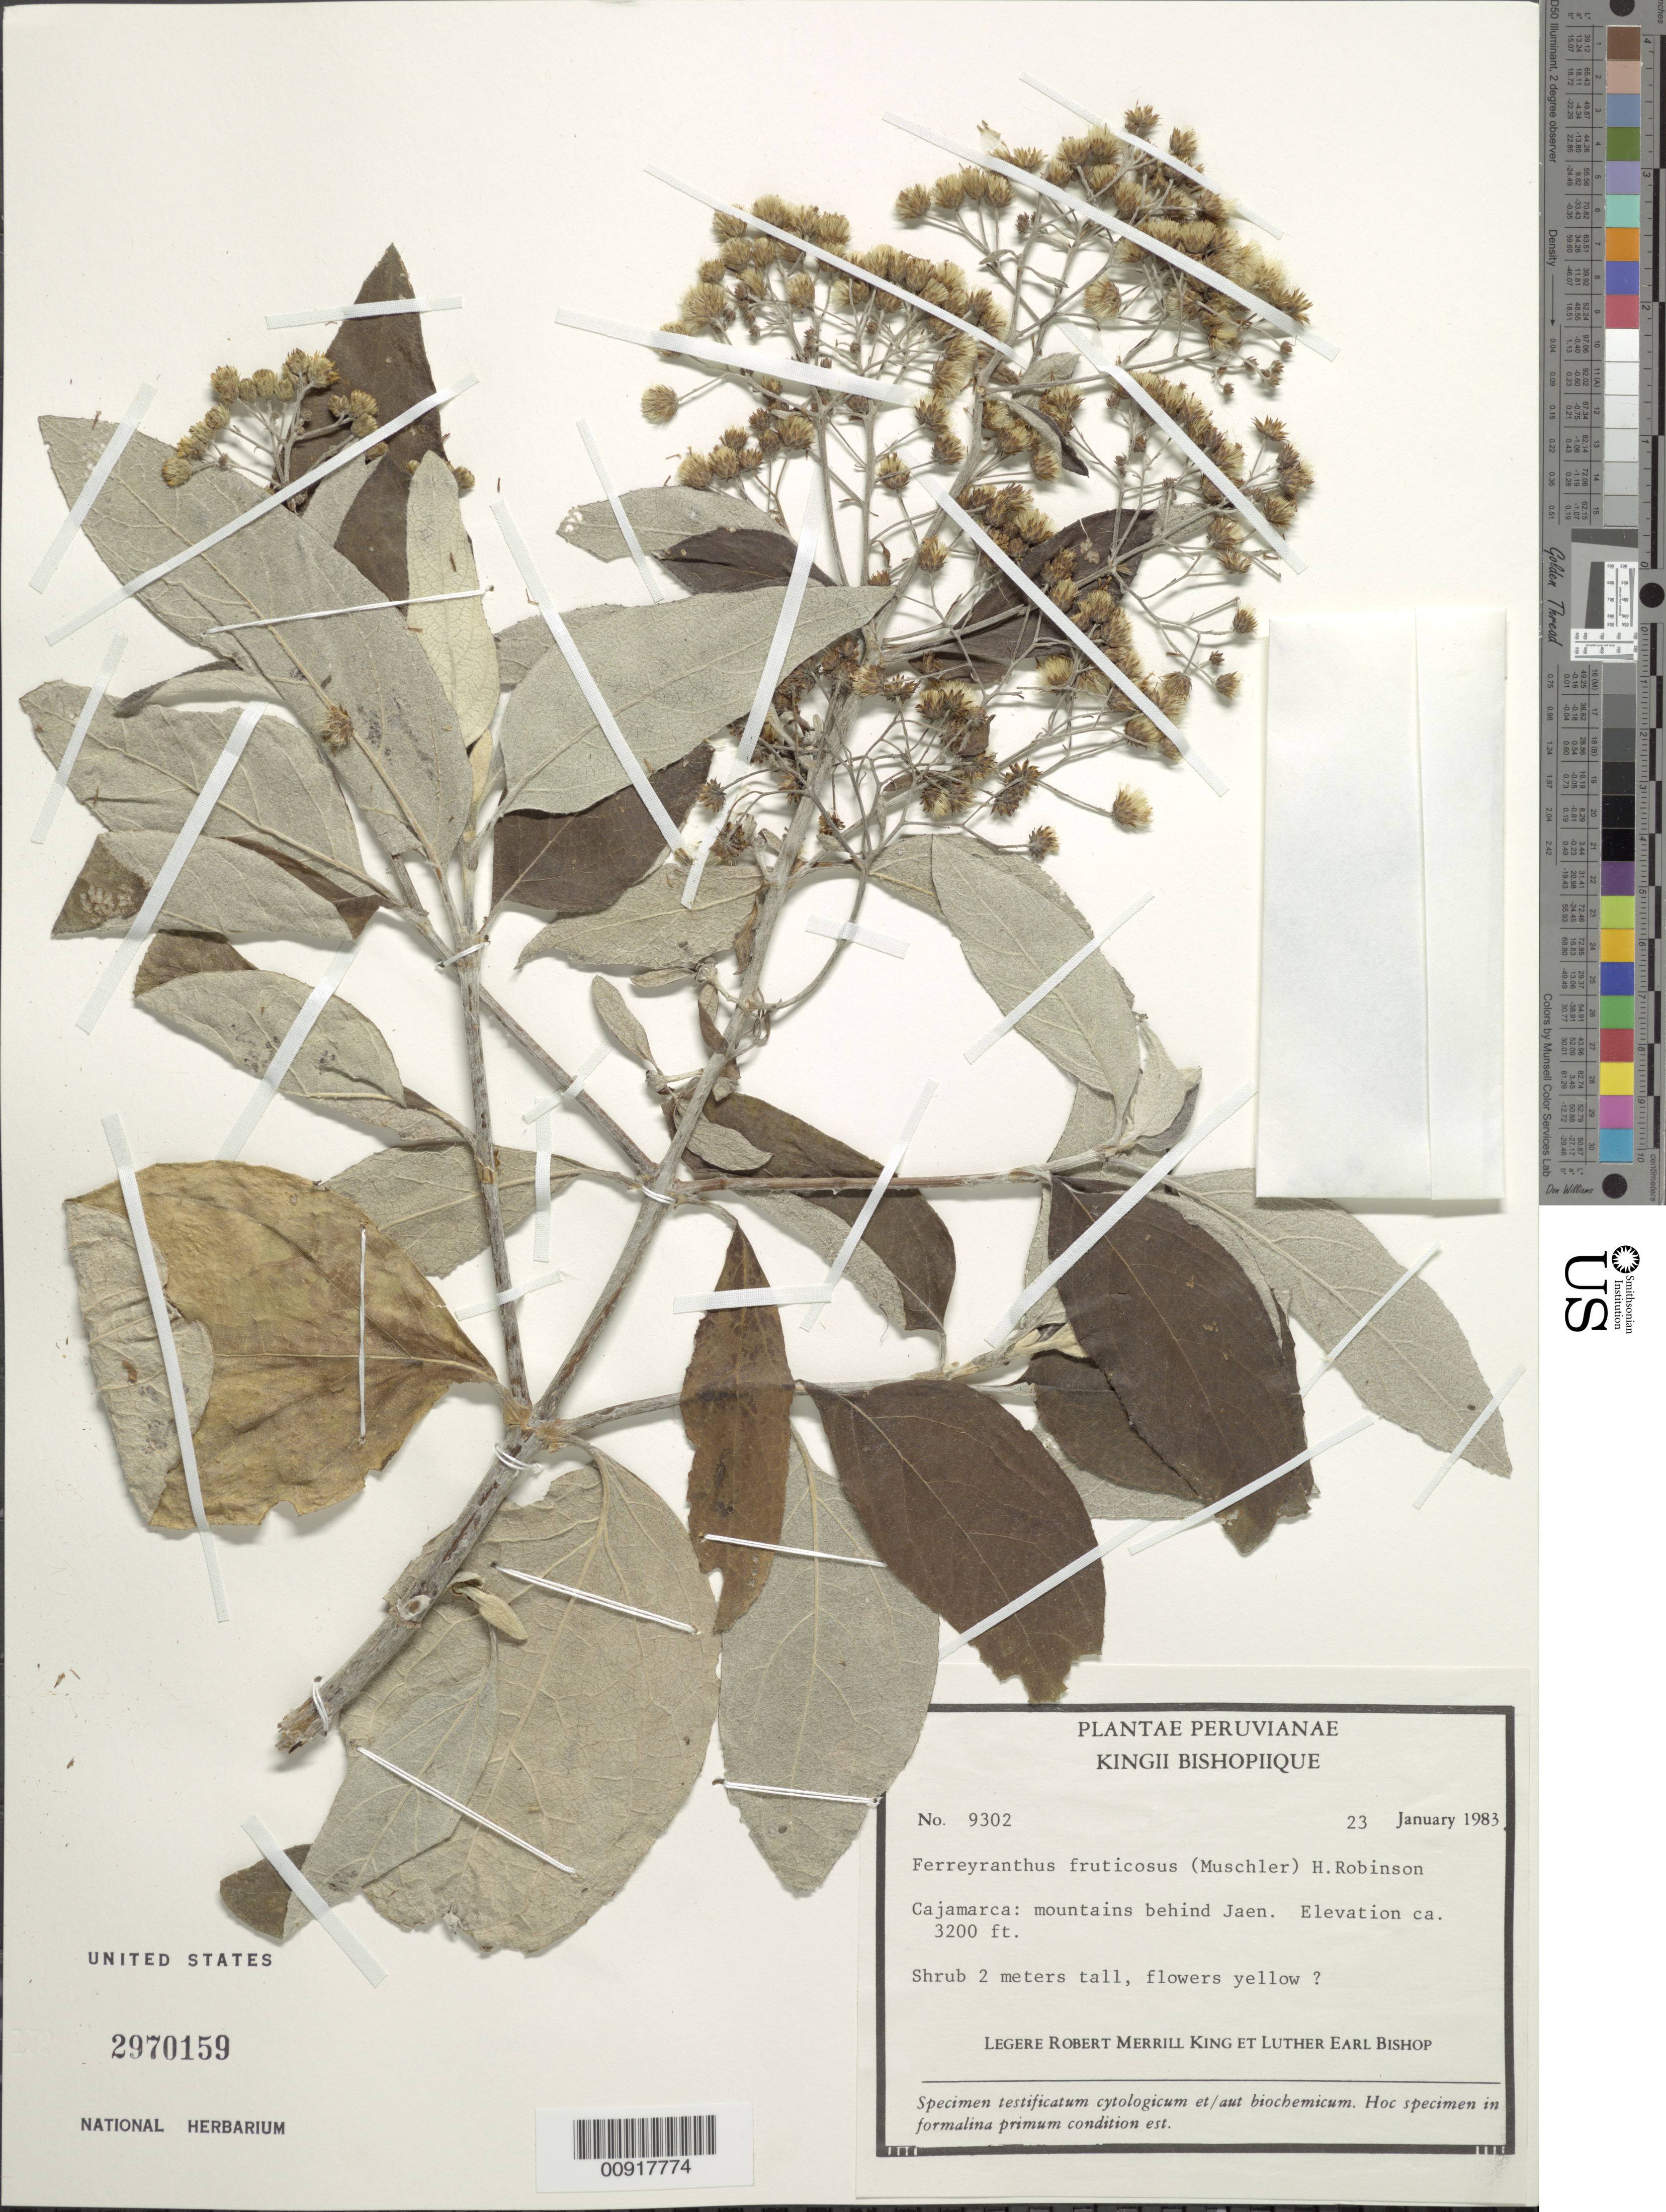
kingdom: Plantae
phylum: Tracheophyta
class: Magnoliopsida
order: Asterales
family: Asteraceae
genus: Ferreyranthus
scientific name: Ferreyranthus fruticosus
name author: (Muschl.) H. Rob.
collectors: R. M. King & L. E. Bishop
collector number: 9302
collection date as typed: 23 January 1983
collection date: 1983-01-23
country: Peru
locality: Cajamarca: mountains behind Jaen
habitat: Mountains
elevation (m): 975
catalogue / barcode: US 2970159